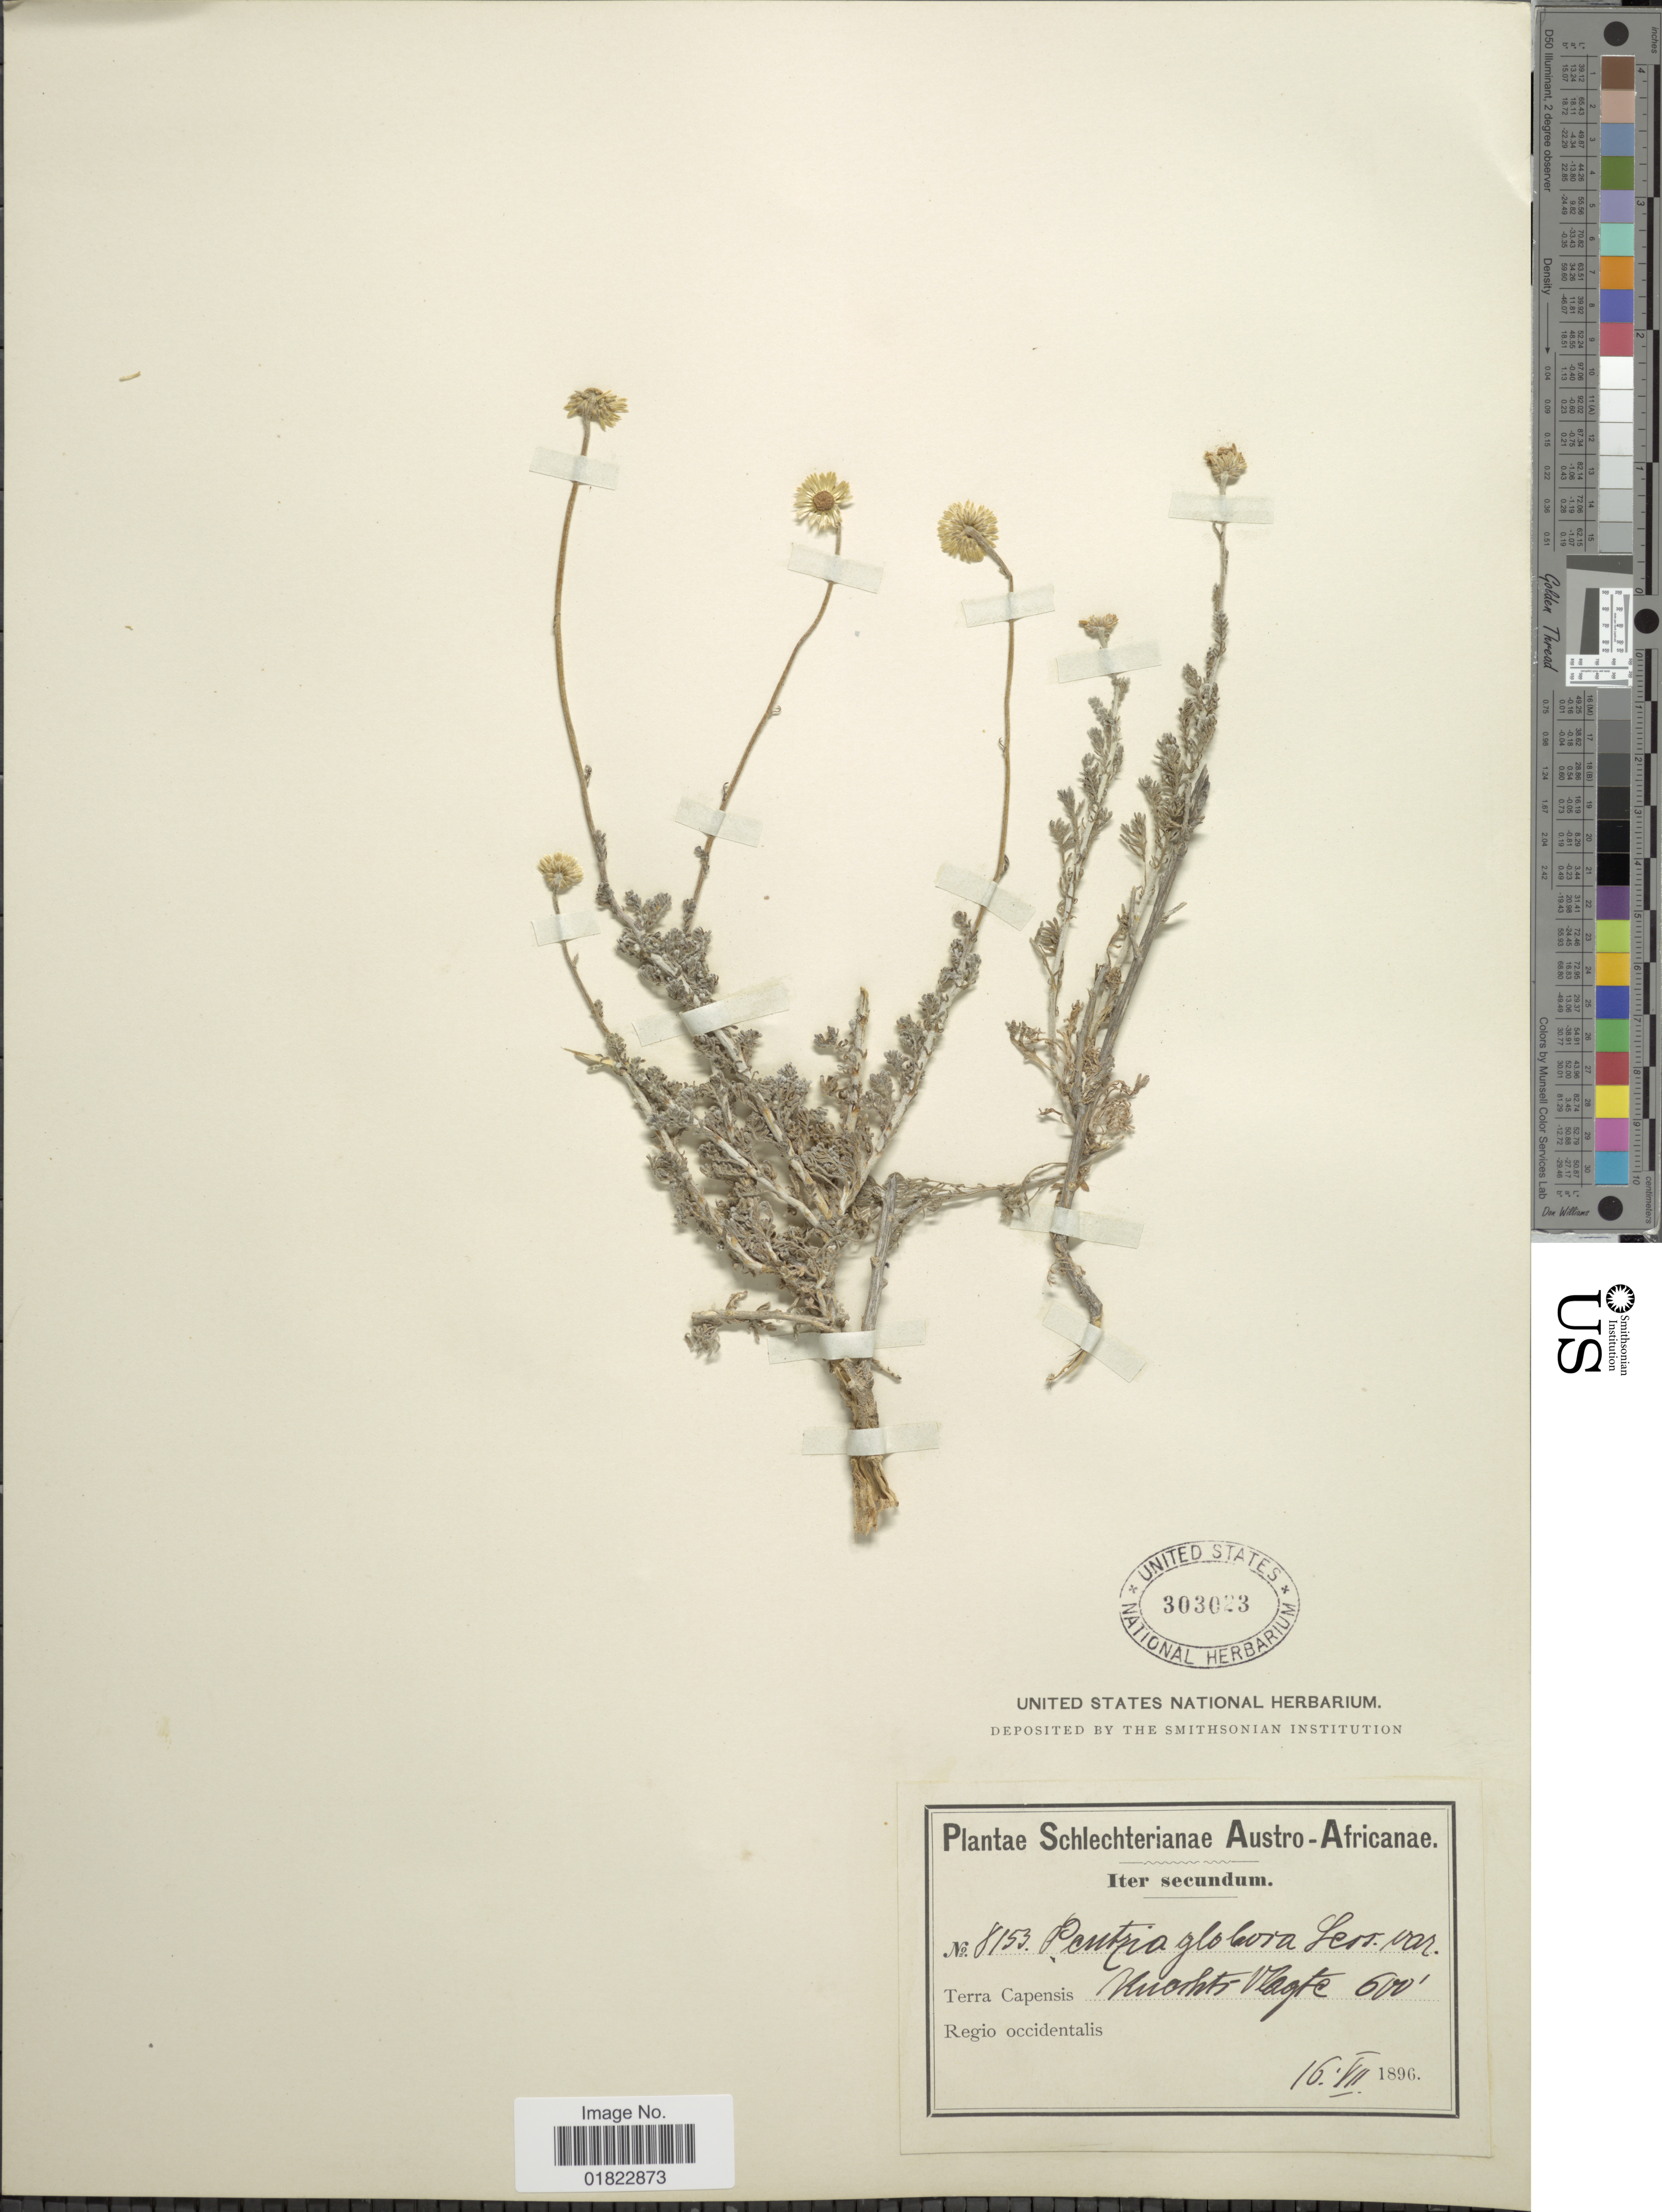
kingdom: Plantae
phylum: Tracheophyta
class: Magnoliopsida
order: Asterales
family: Asteraceae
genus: Pentzia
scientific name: Pentzia globosa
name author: Less.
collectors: Schlechter, --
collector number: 8153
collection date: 1896-07-16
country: South Africa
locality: Austro-Africanae. Terra Capensis Kuohts-Vlagte [interpreted], Regio occidentalis.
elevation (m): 183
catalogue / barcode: US 303023